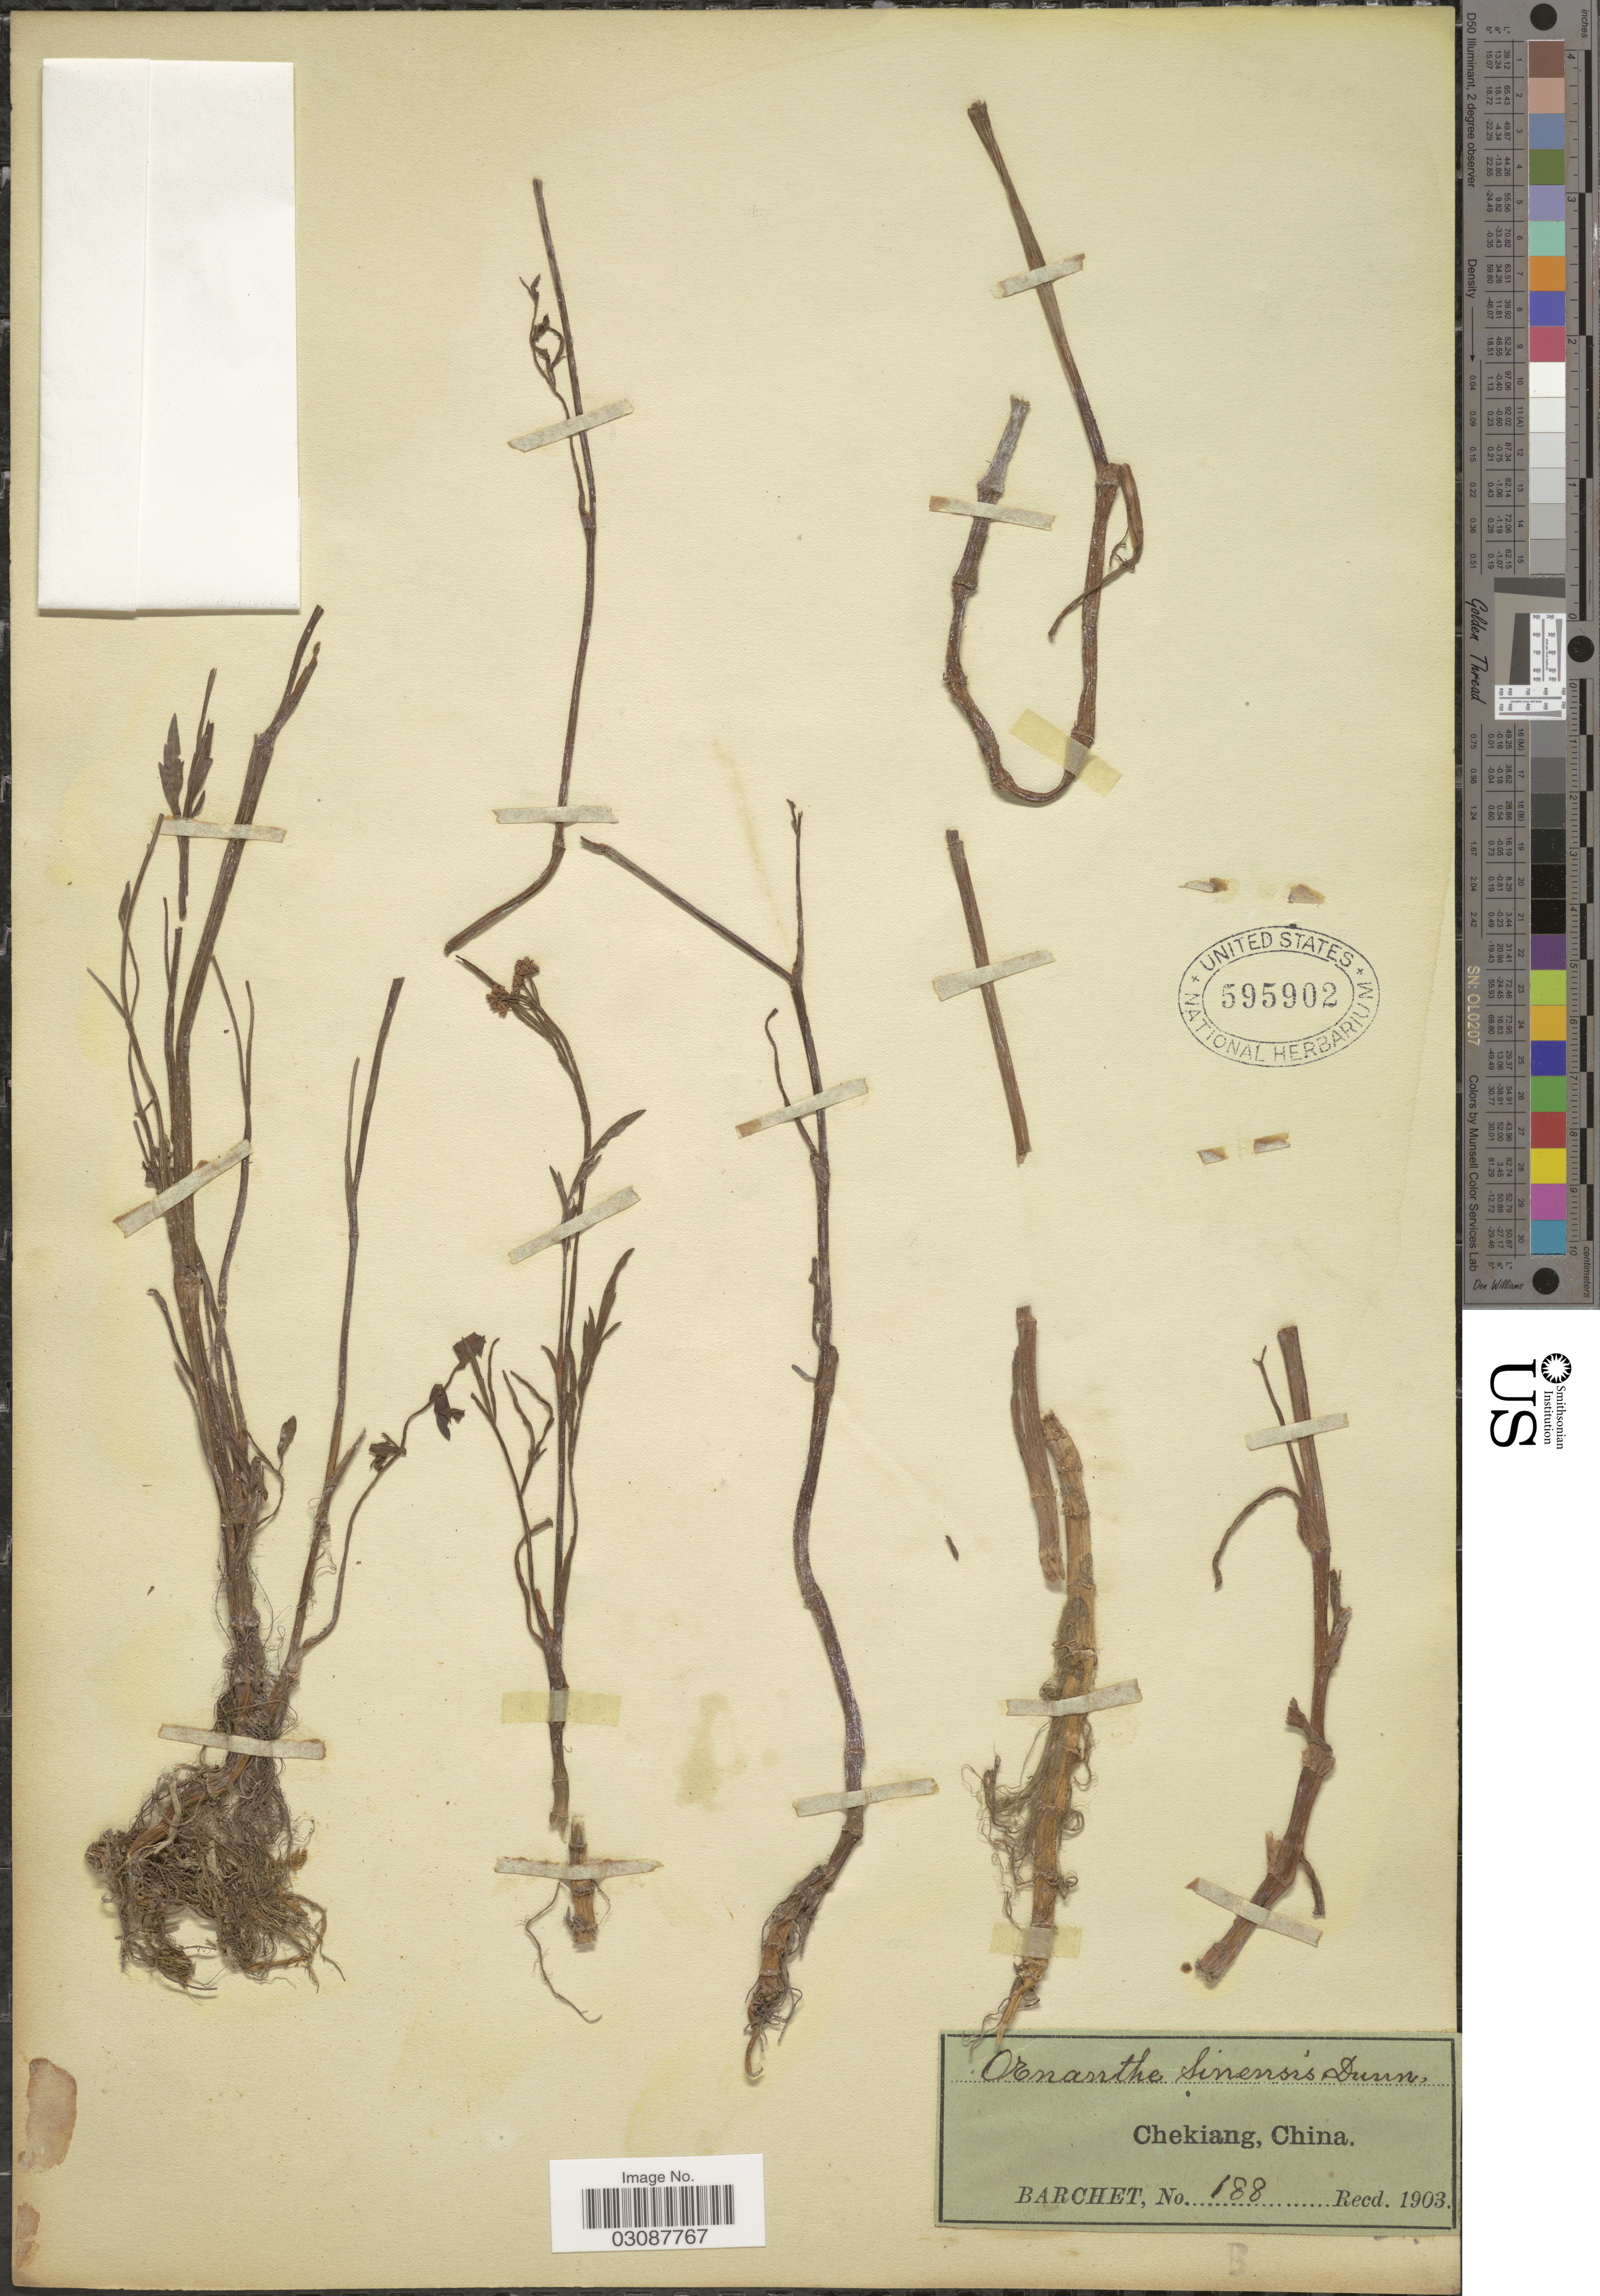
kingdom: Plantae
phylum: Tracheophyta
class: Magnoliopsida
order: Apiales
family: Apiaceae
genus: Oenanthe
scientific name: Oenanthe sinensis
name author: Dunn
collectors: Barchet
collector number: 188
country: China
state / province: Zhejiang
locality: Chekiang.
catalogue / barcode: US 595902